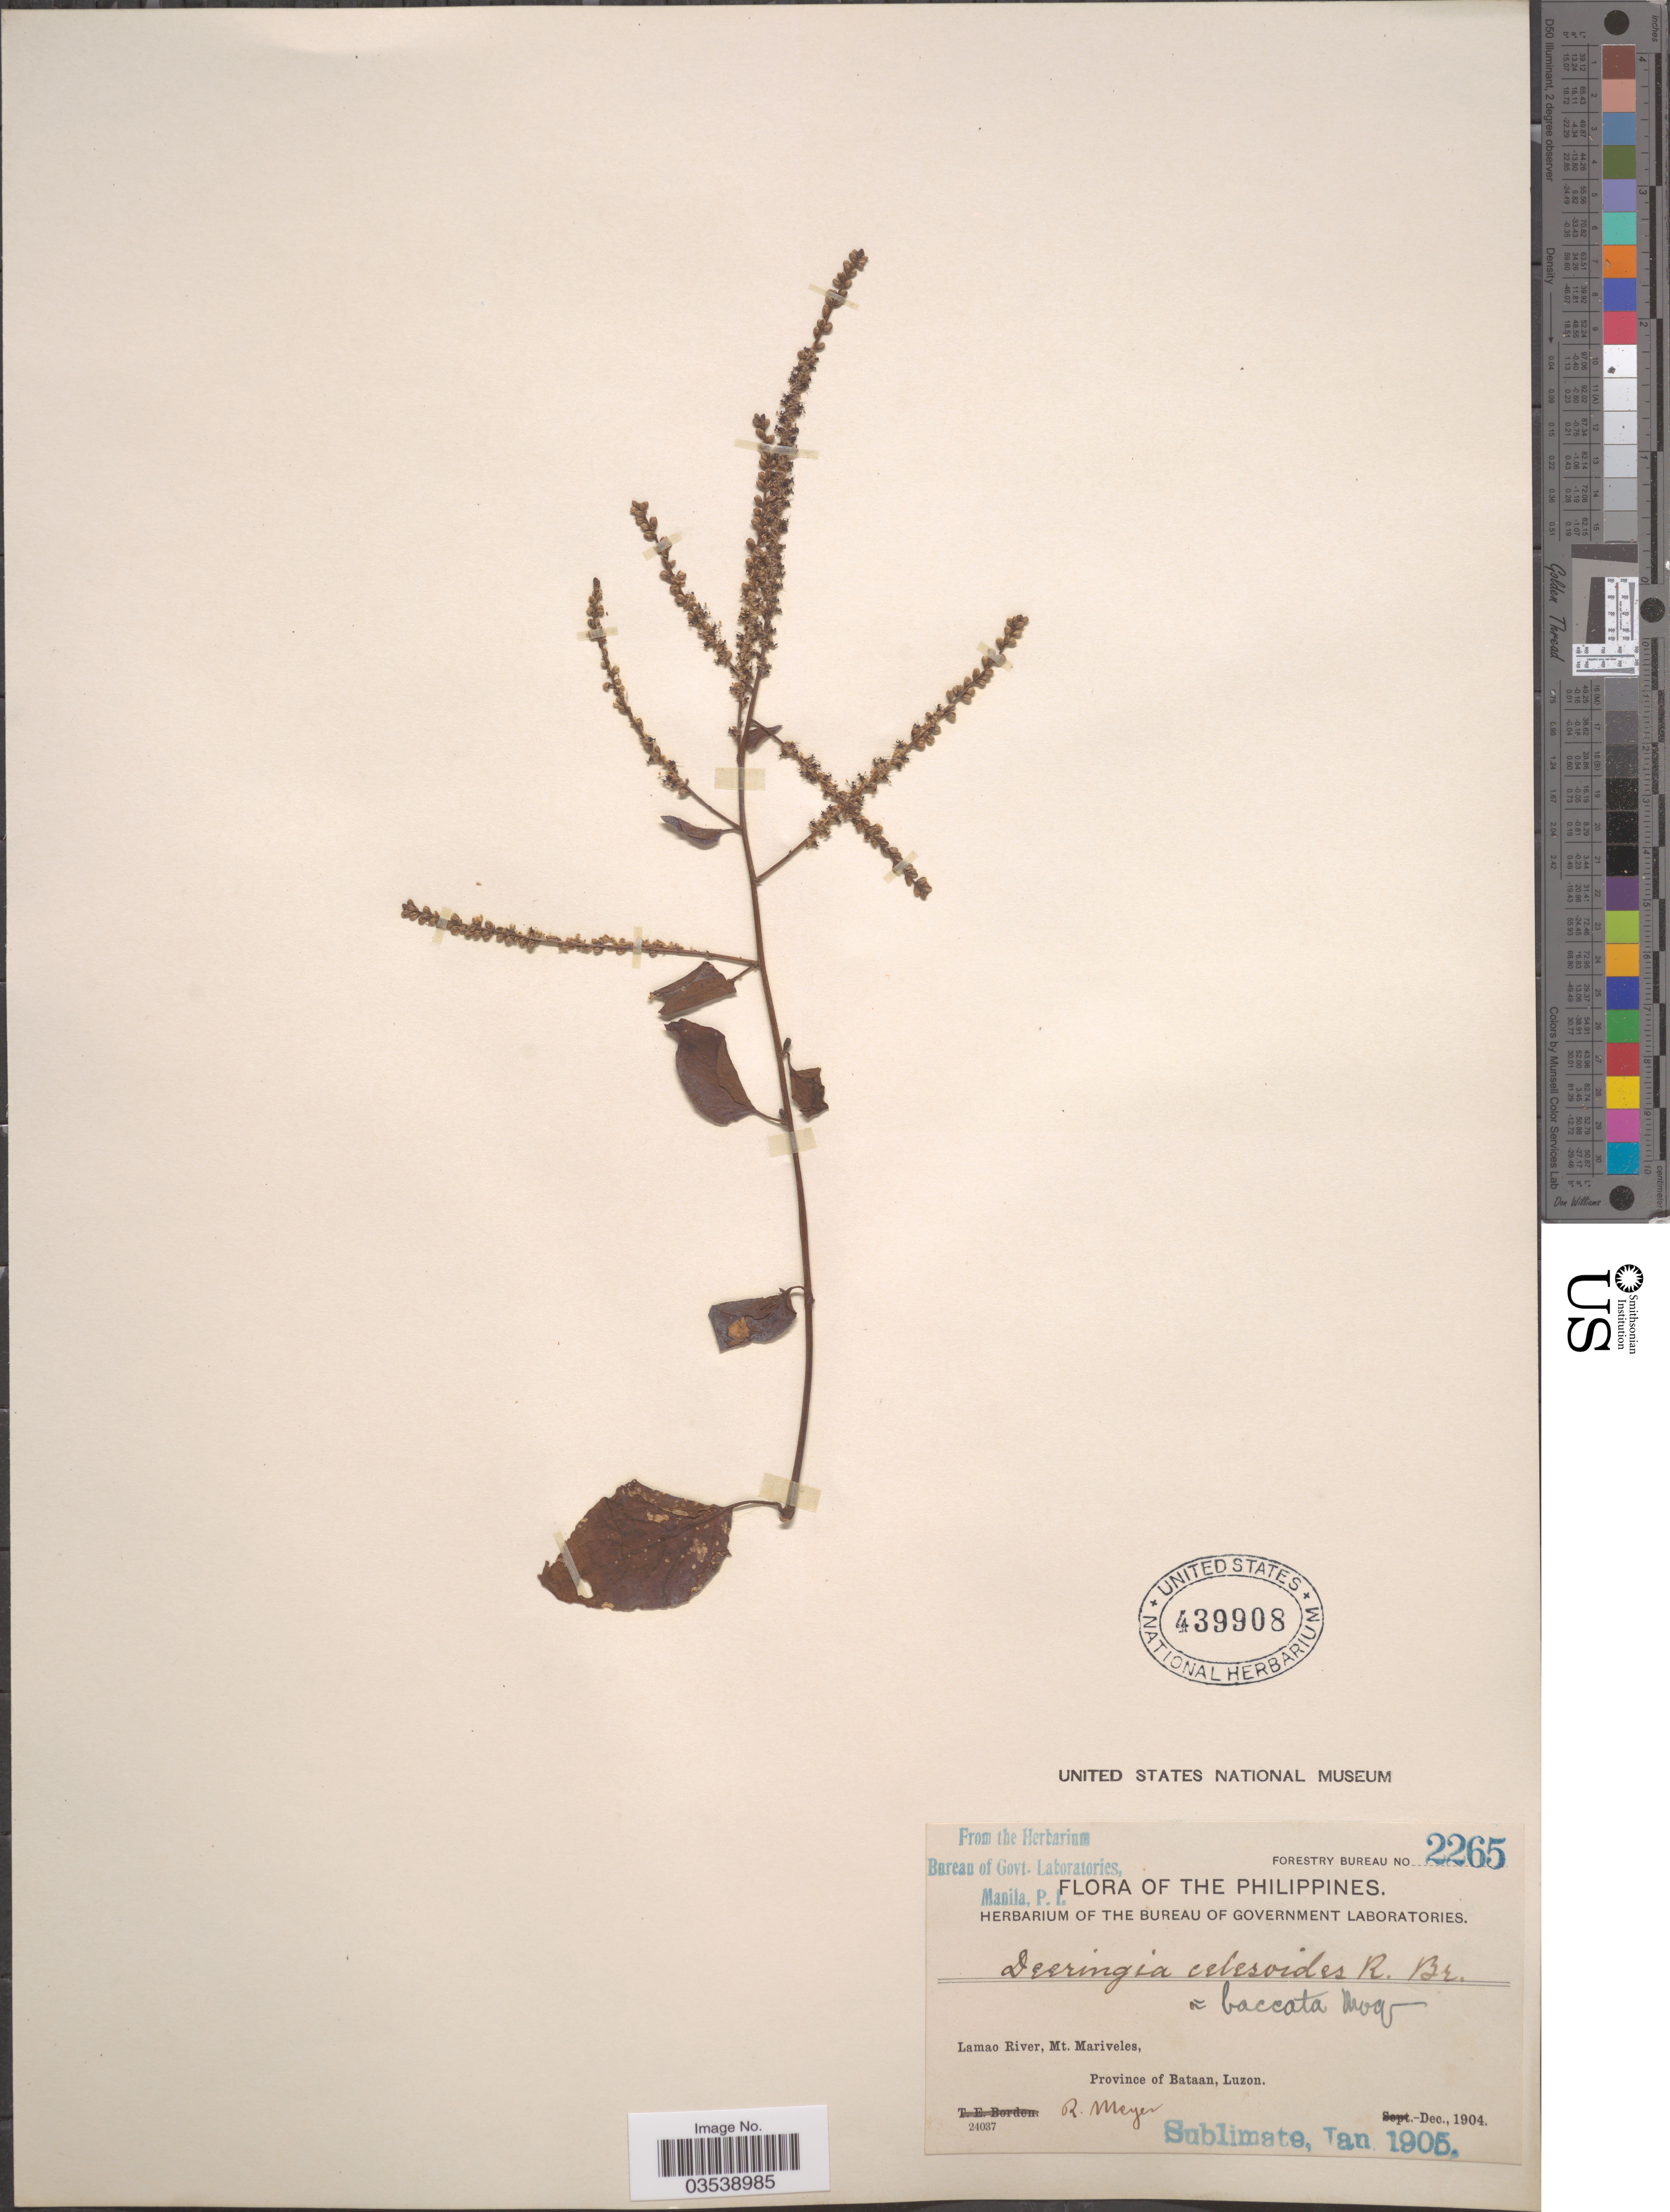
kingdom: Plantae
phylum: Tracheophyta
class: Magnoliopsida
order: Caryophyllales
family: Amaranthaceae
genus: Deeringia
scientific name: Deeringia amaranthoides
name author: (Lam.) Merr.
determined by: Strong, Mark T., (BOT), Smithsonian Institution - National Museum of Natural History (UNITED STATES)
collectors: R. Meyer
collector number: Forestry Bureau 2265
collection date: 1904-12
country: Philippines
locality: Lamao River, Mt. Mariveles, Province of Bataan, Luzon.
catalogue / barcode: US 439908